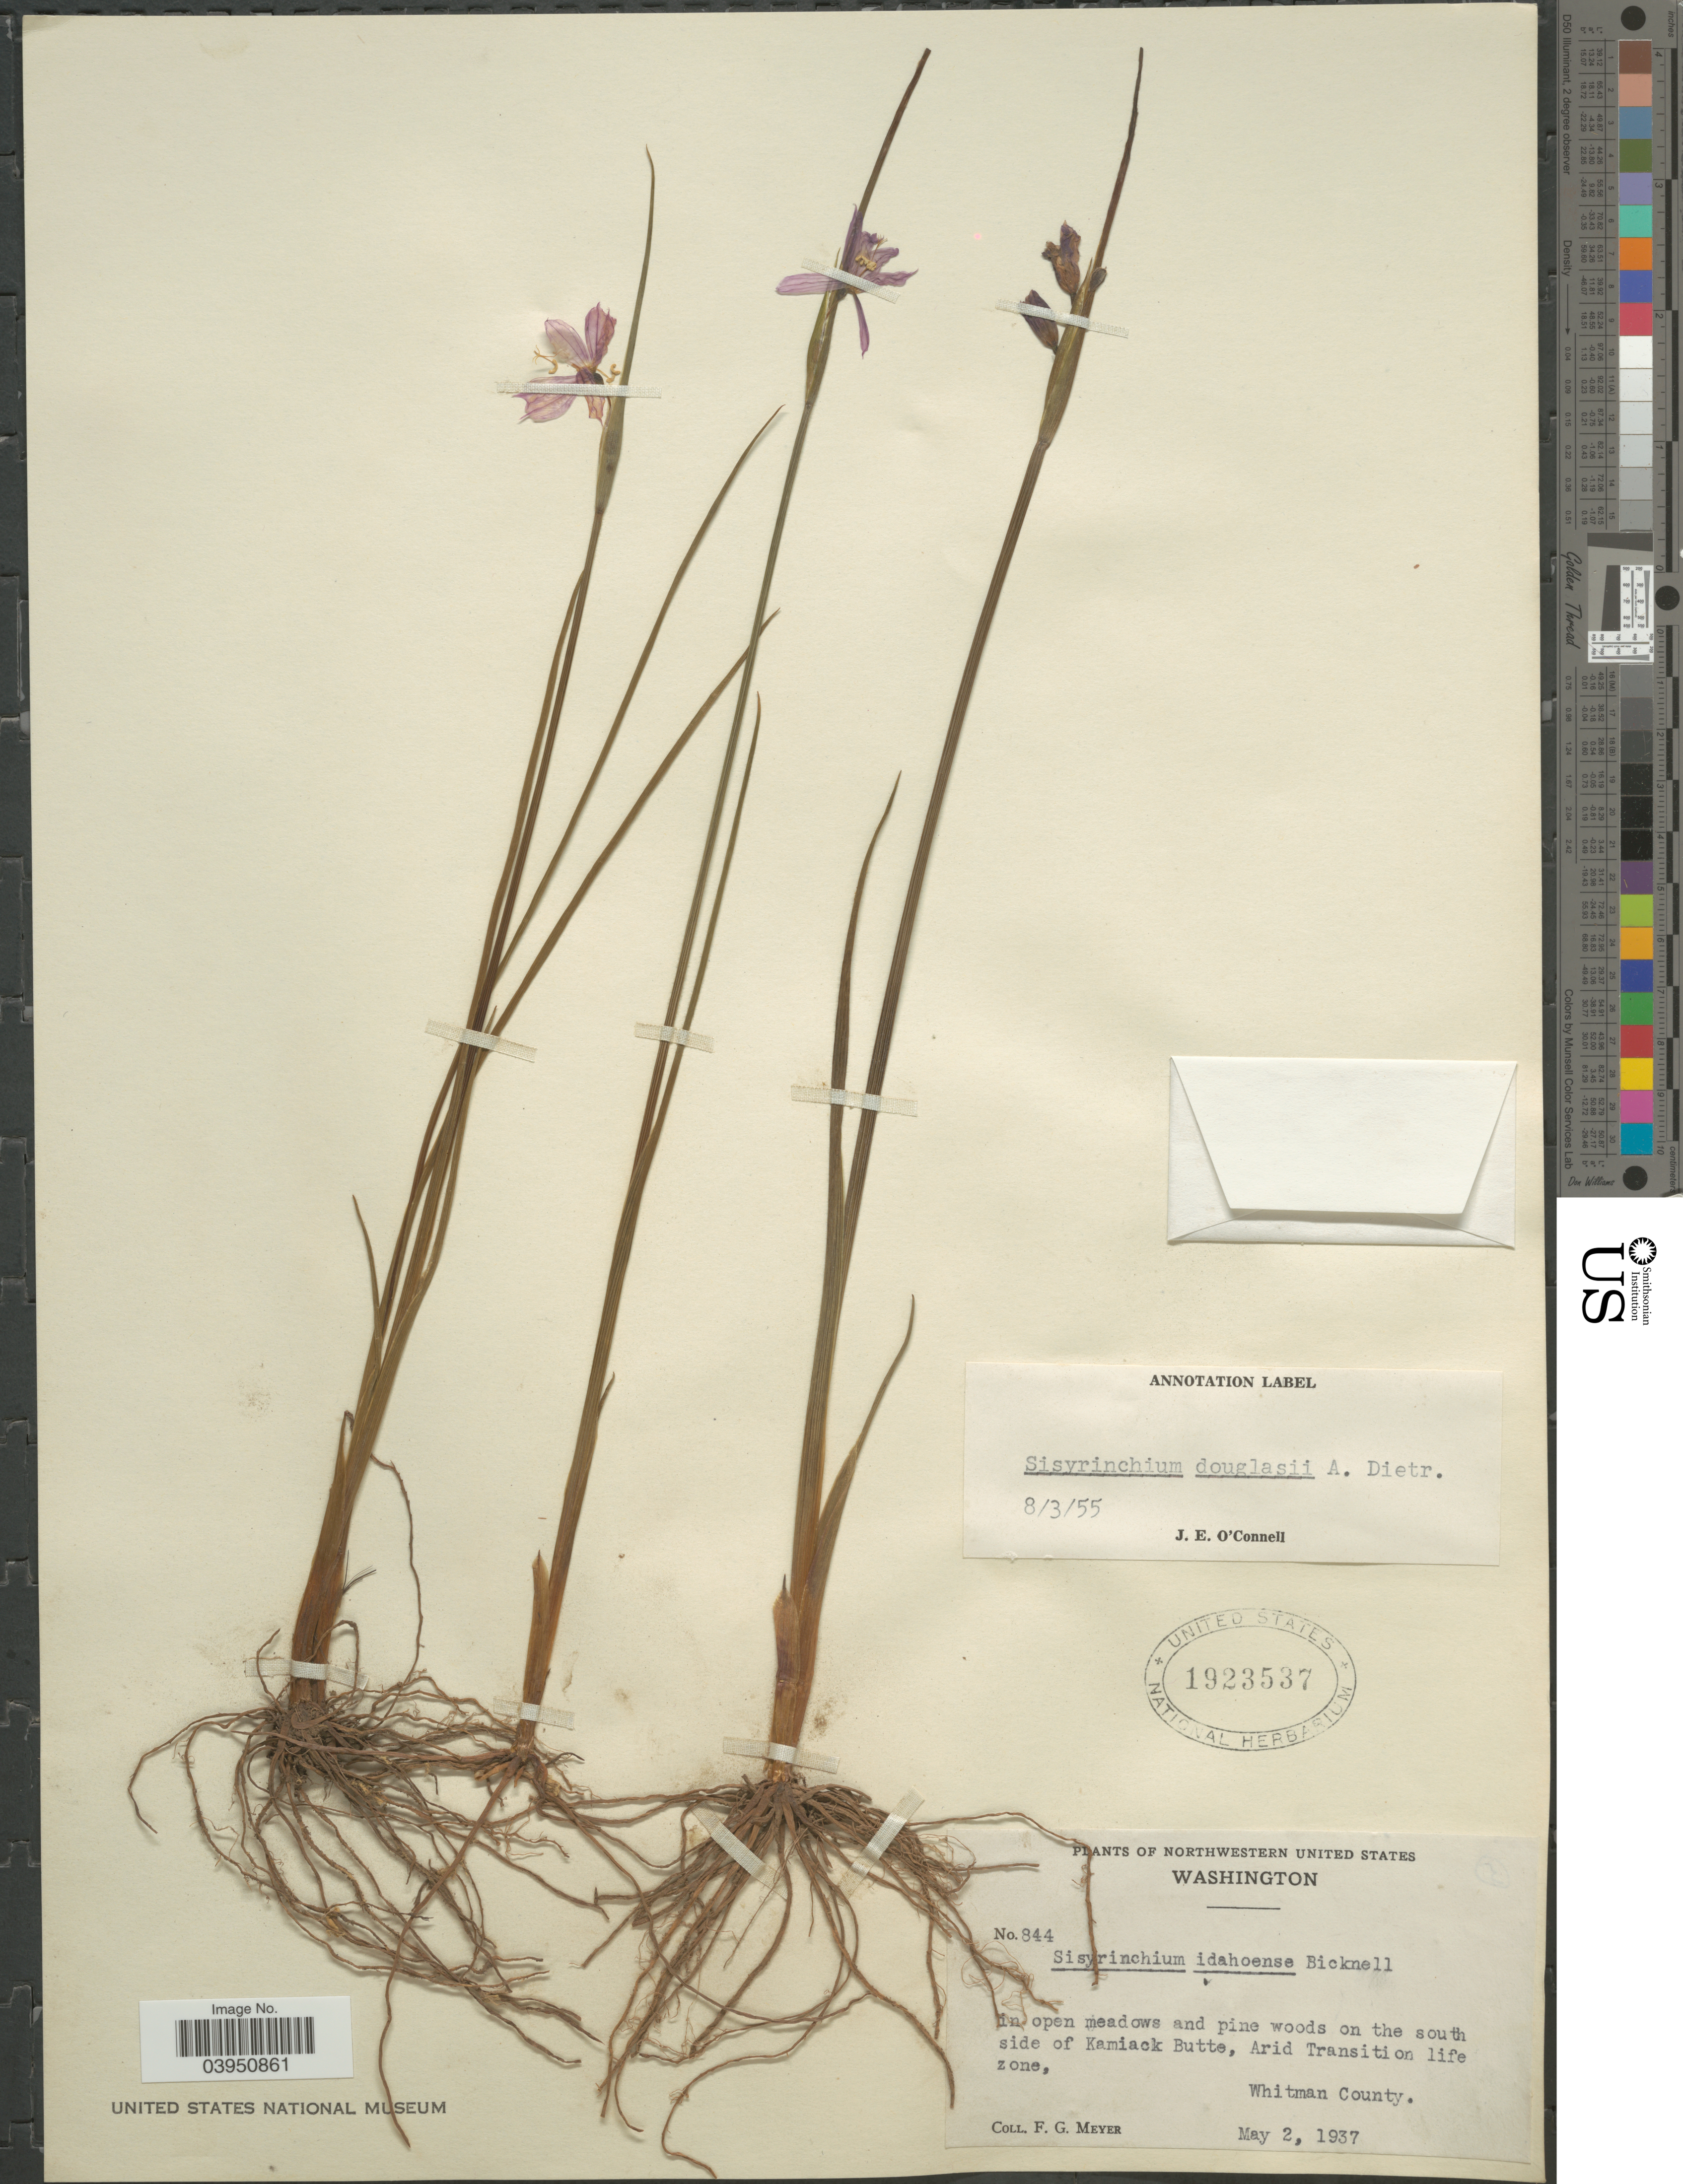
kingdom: Plantae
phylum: Tracheophyta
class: Liliopsida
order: Asparagales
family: Iridaceae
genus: Sisyrinchium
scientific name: Sisyrinchium douglasii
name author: A. Dietr.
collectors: F. G. Meyer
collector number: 844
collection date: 1937-05-02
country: United States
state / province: Washington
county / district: Whitman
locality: Northwestern United States. On the south side of Kamiack Butte, Arid Transition life zone, Whitman County.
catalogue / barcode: US 1923537